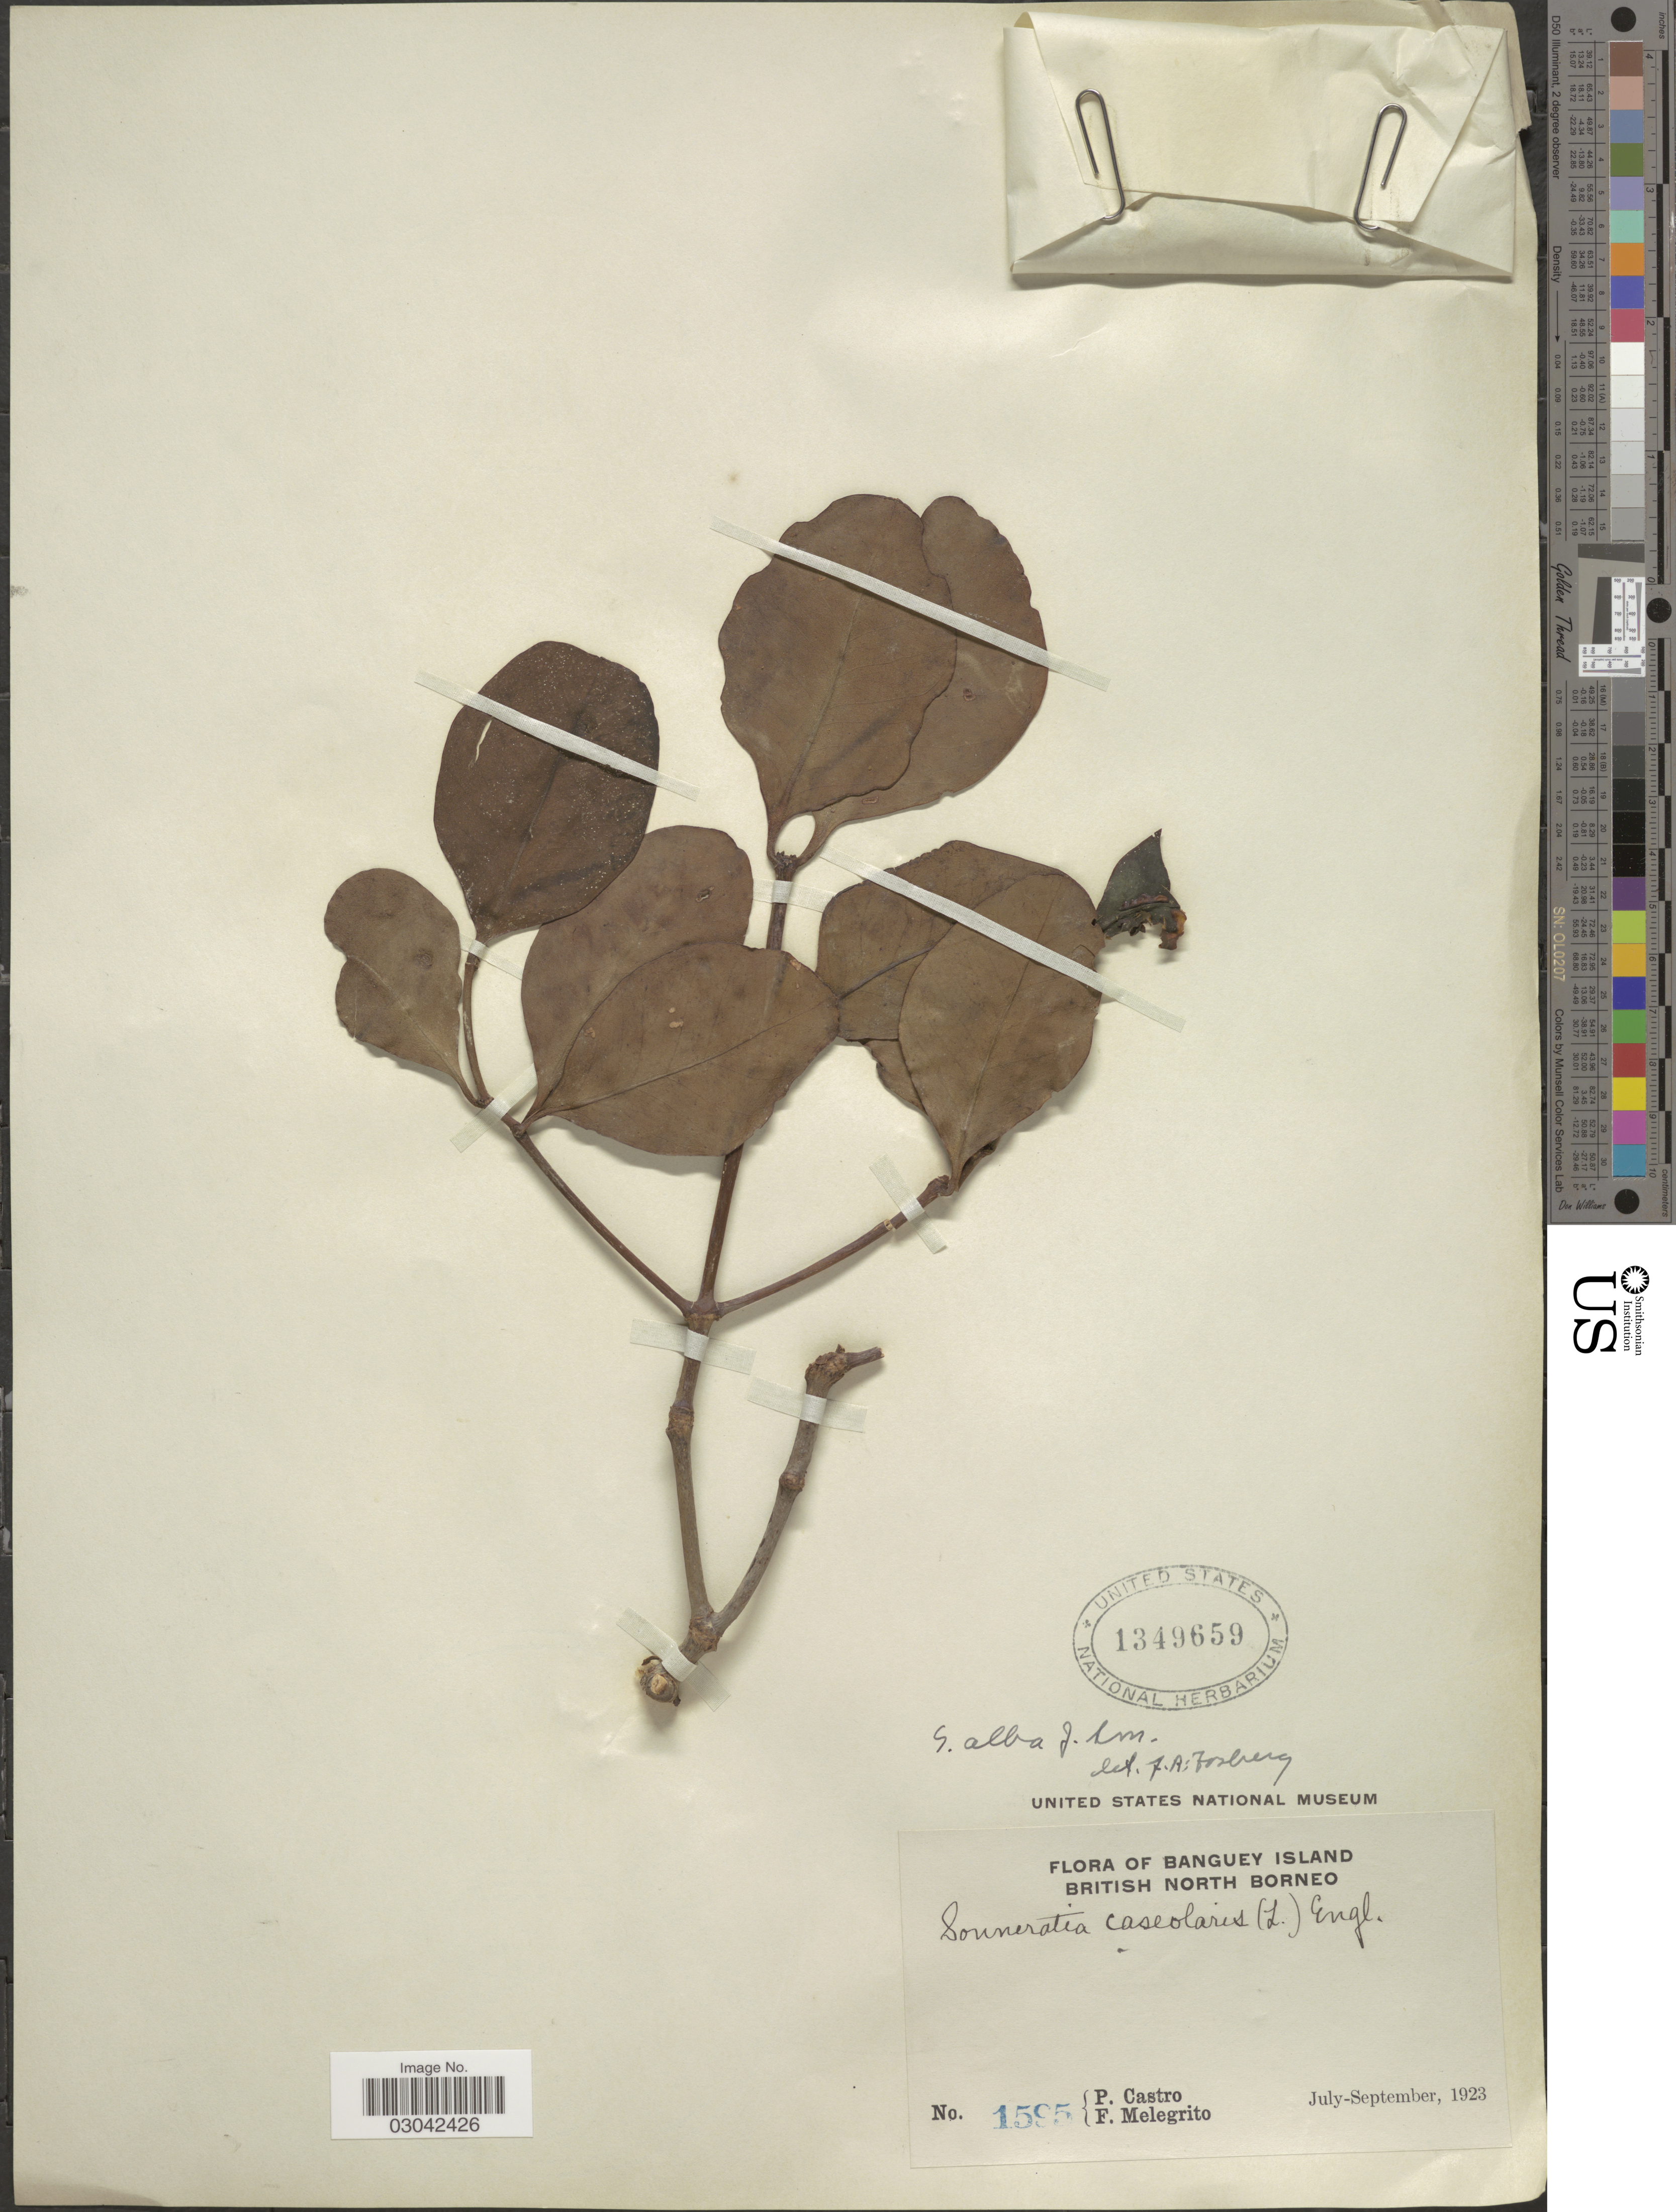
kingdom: Plantae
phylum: Tracheophyta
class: Magnoliopsida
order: Myrtales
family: Lythraceae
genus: Sonneratia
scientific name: Sonneratia alba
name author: Sm.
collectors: P. Castro & F. Melegrito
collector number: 1595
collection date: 1923-07/1923-09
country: Malaysia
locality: Banguey Island.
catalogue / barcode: US 1349659